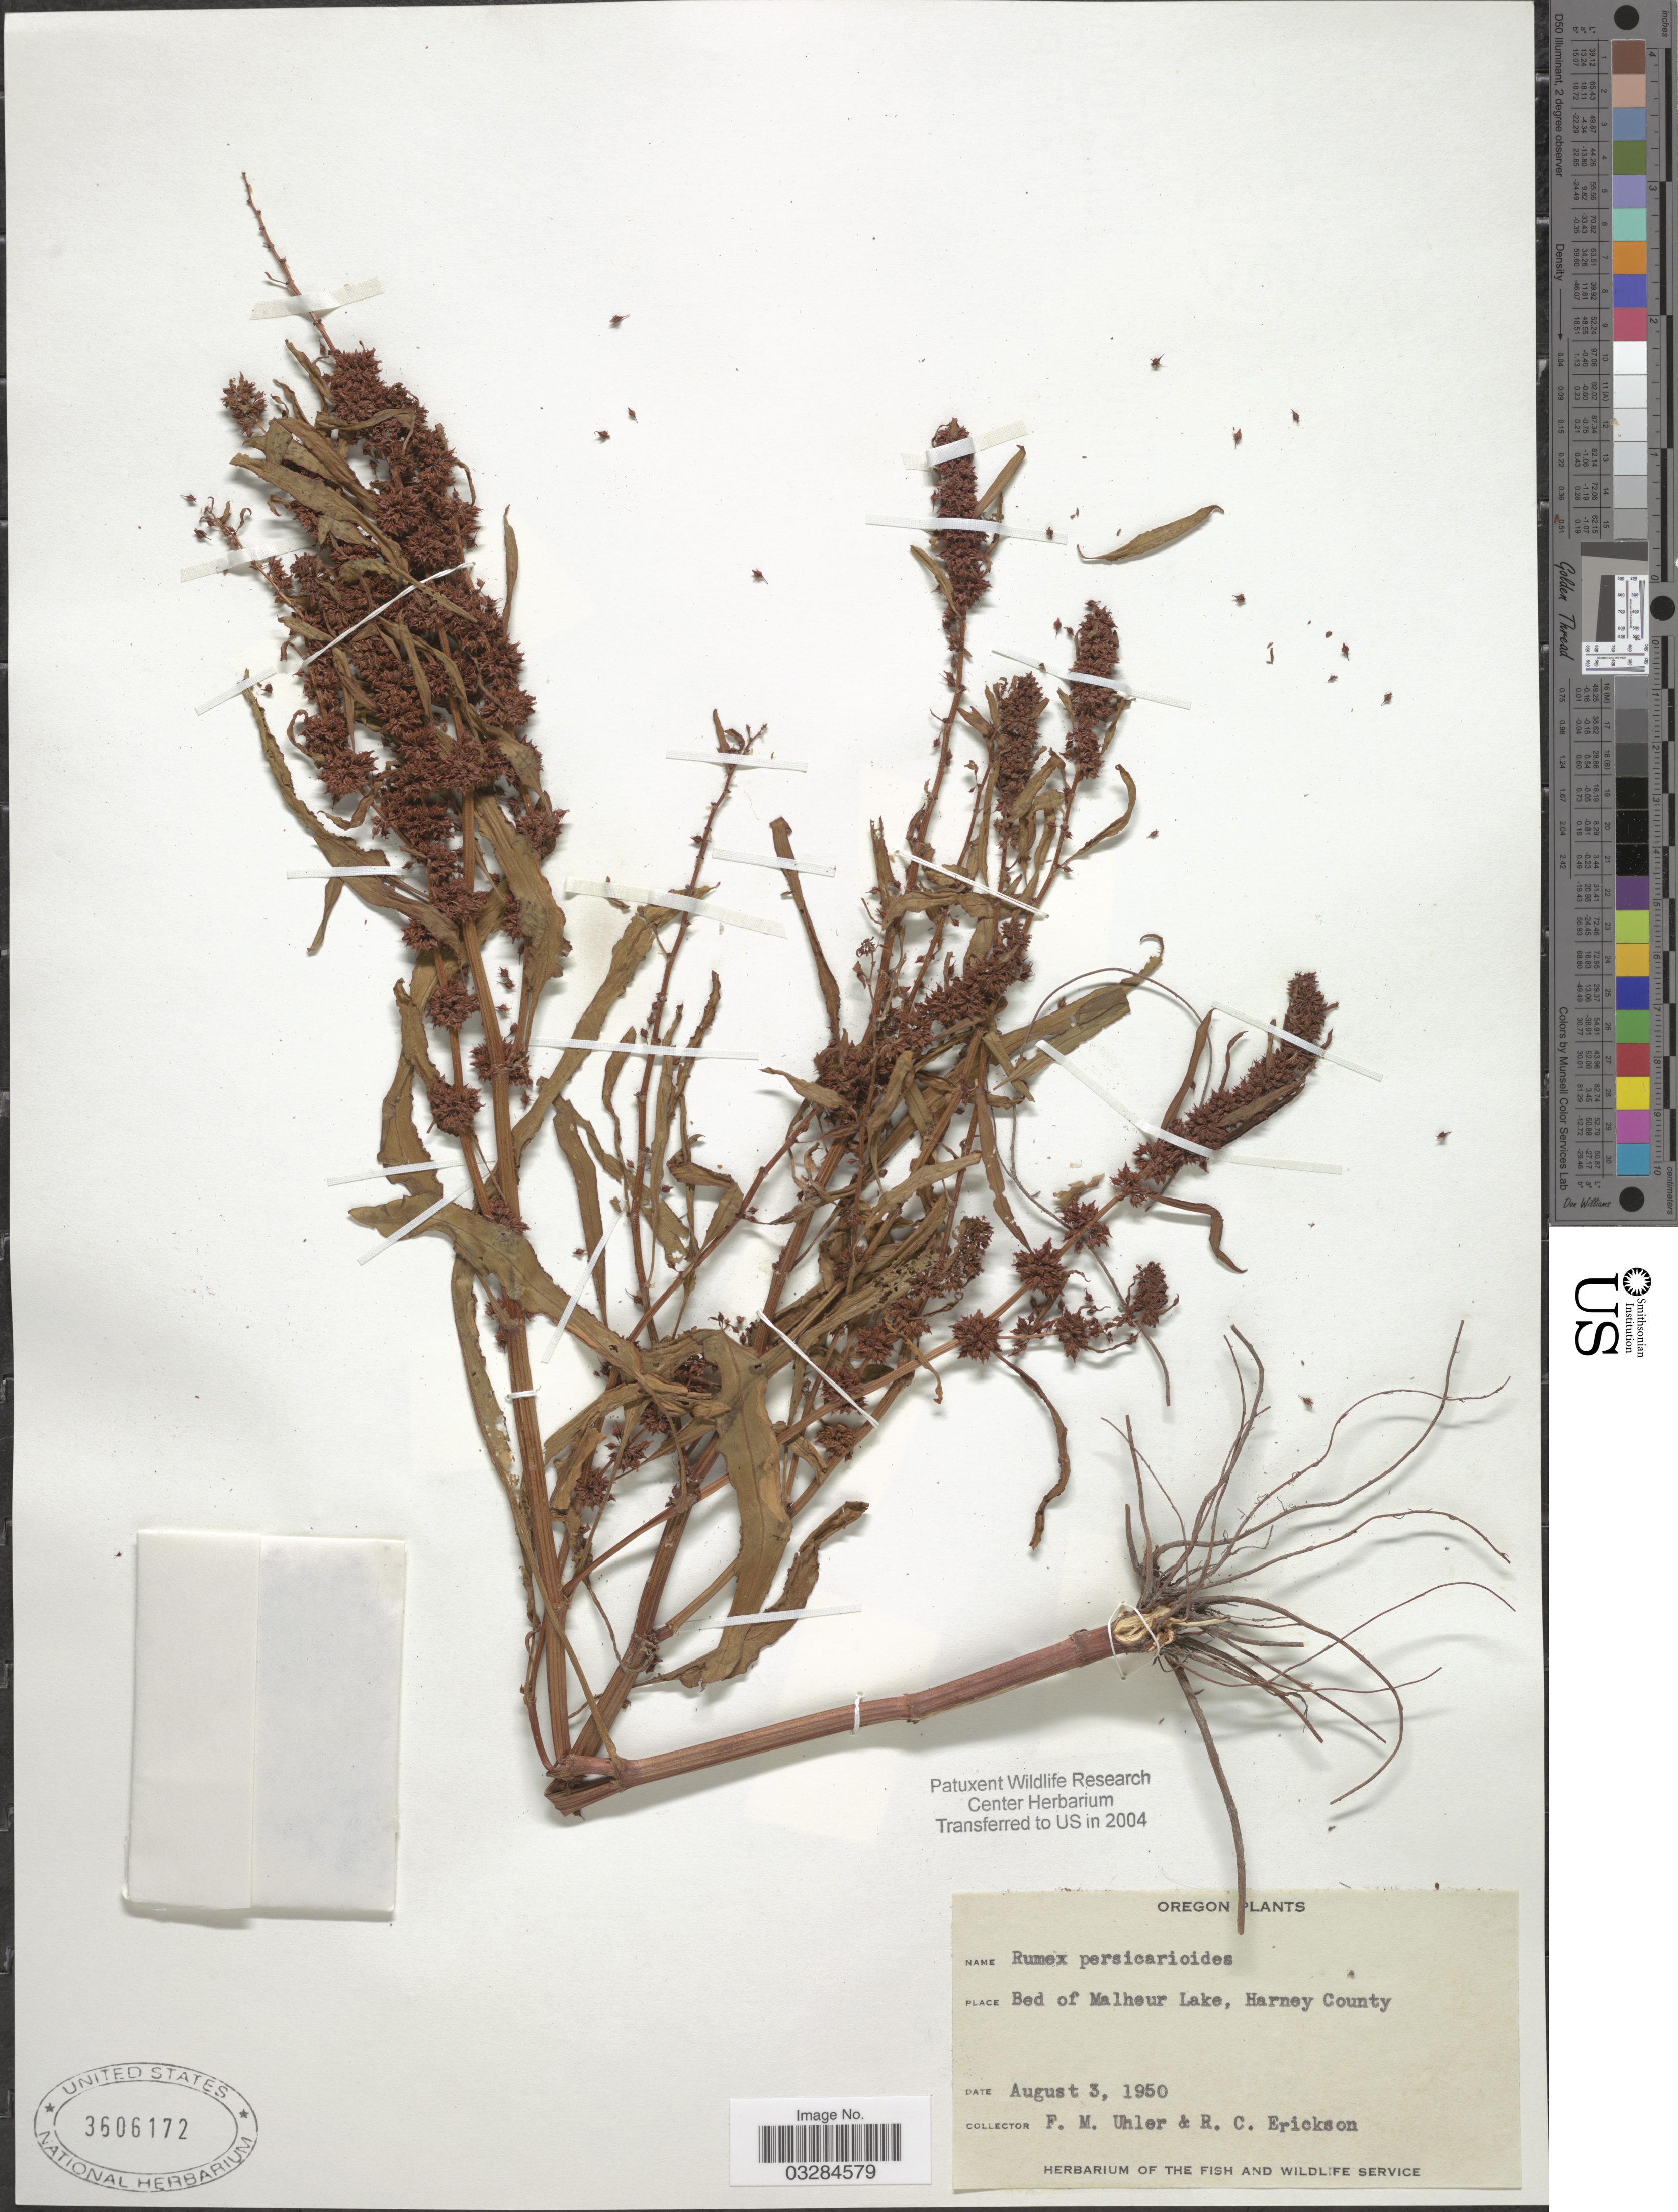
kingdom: Plantae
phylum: Tracheophyta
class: Magnoliopsida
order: Caryophyllales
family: Polygonaceae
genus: Rumex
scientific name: Rumex persicarioides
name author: L.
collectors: F. M. Uhler & R. Erickson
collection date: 1950-08-03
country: United States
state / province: Oregon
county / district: Harney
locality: Bed of Malheur Lake, Harney County.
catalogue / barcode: US 3606172